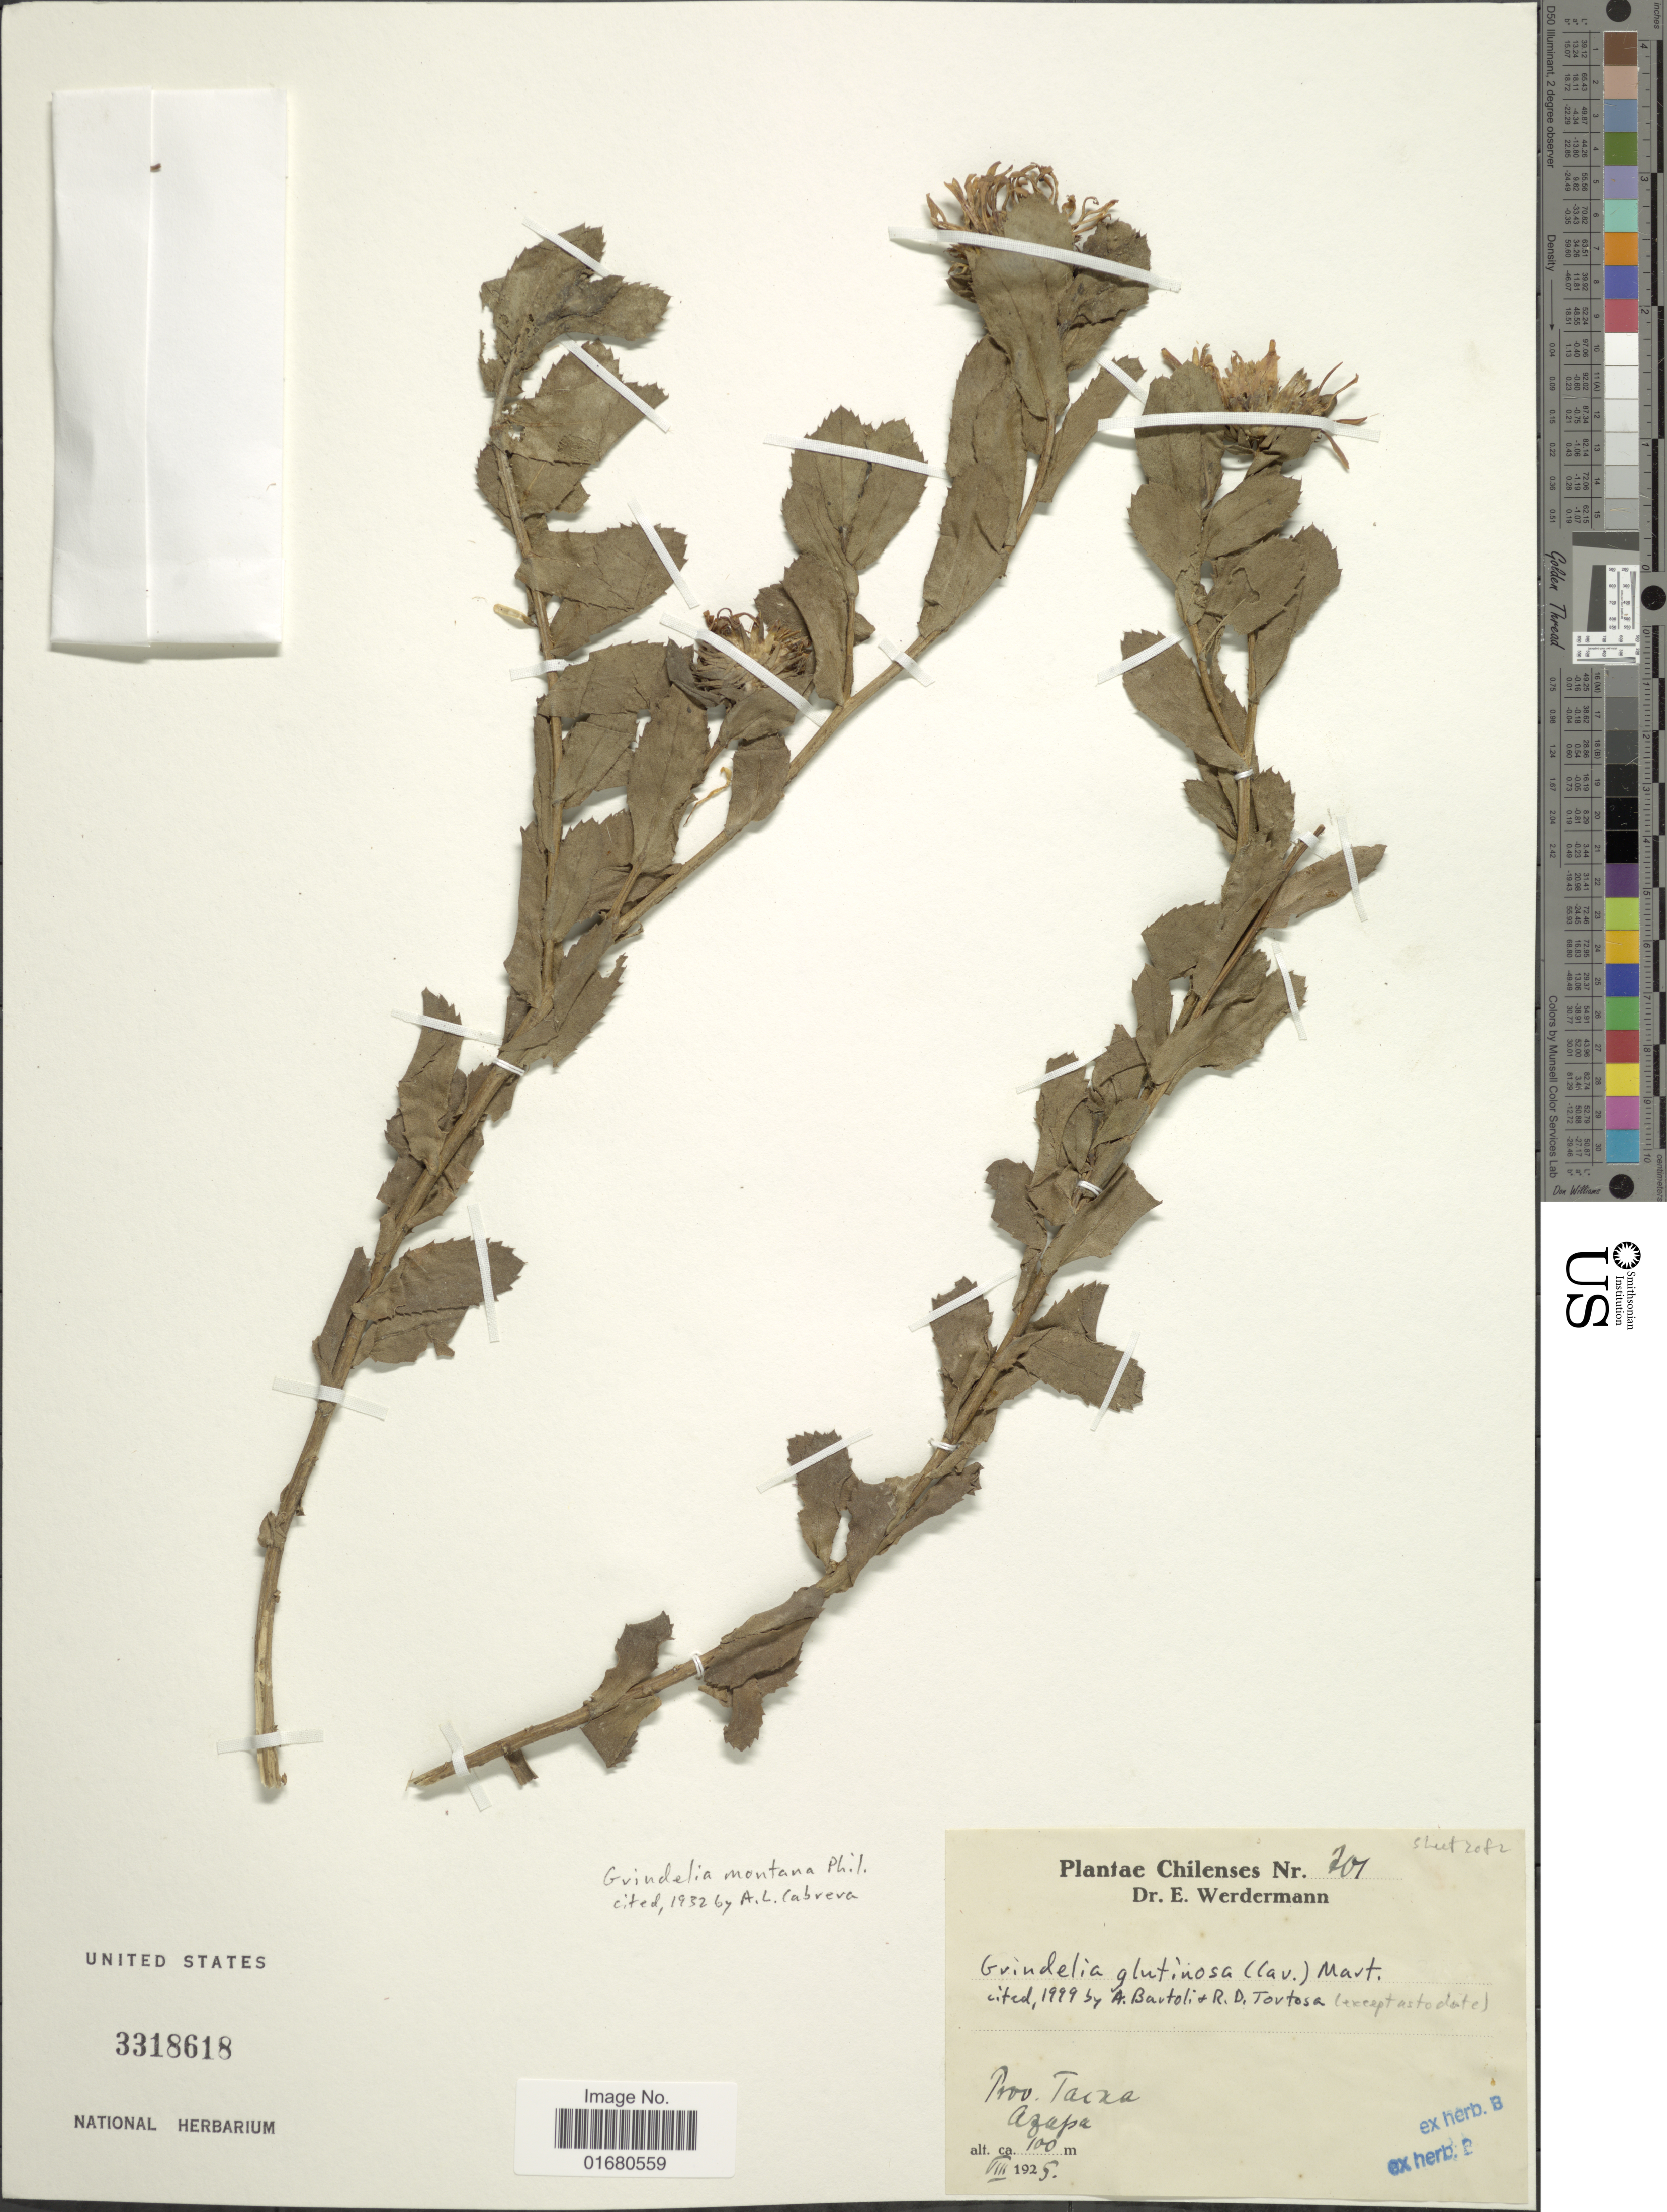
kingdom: Plantae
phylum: Tracheophyta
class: Magnoliopsida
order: Asterales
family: Asteraceae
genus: Grindelia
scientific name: Grindelia glutinosa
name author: (Cav.) Dunal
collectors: E. Werdermann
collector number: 201*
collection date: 1925-08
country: Chile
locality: Azapa, Prov. Tacna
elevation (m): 100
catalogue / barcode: US 3318618